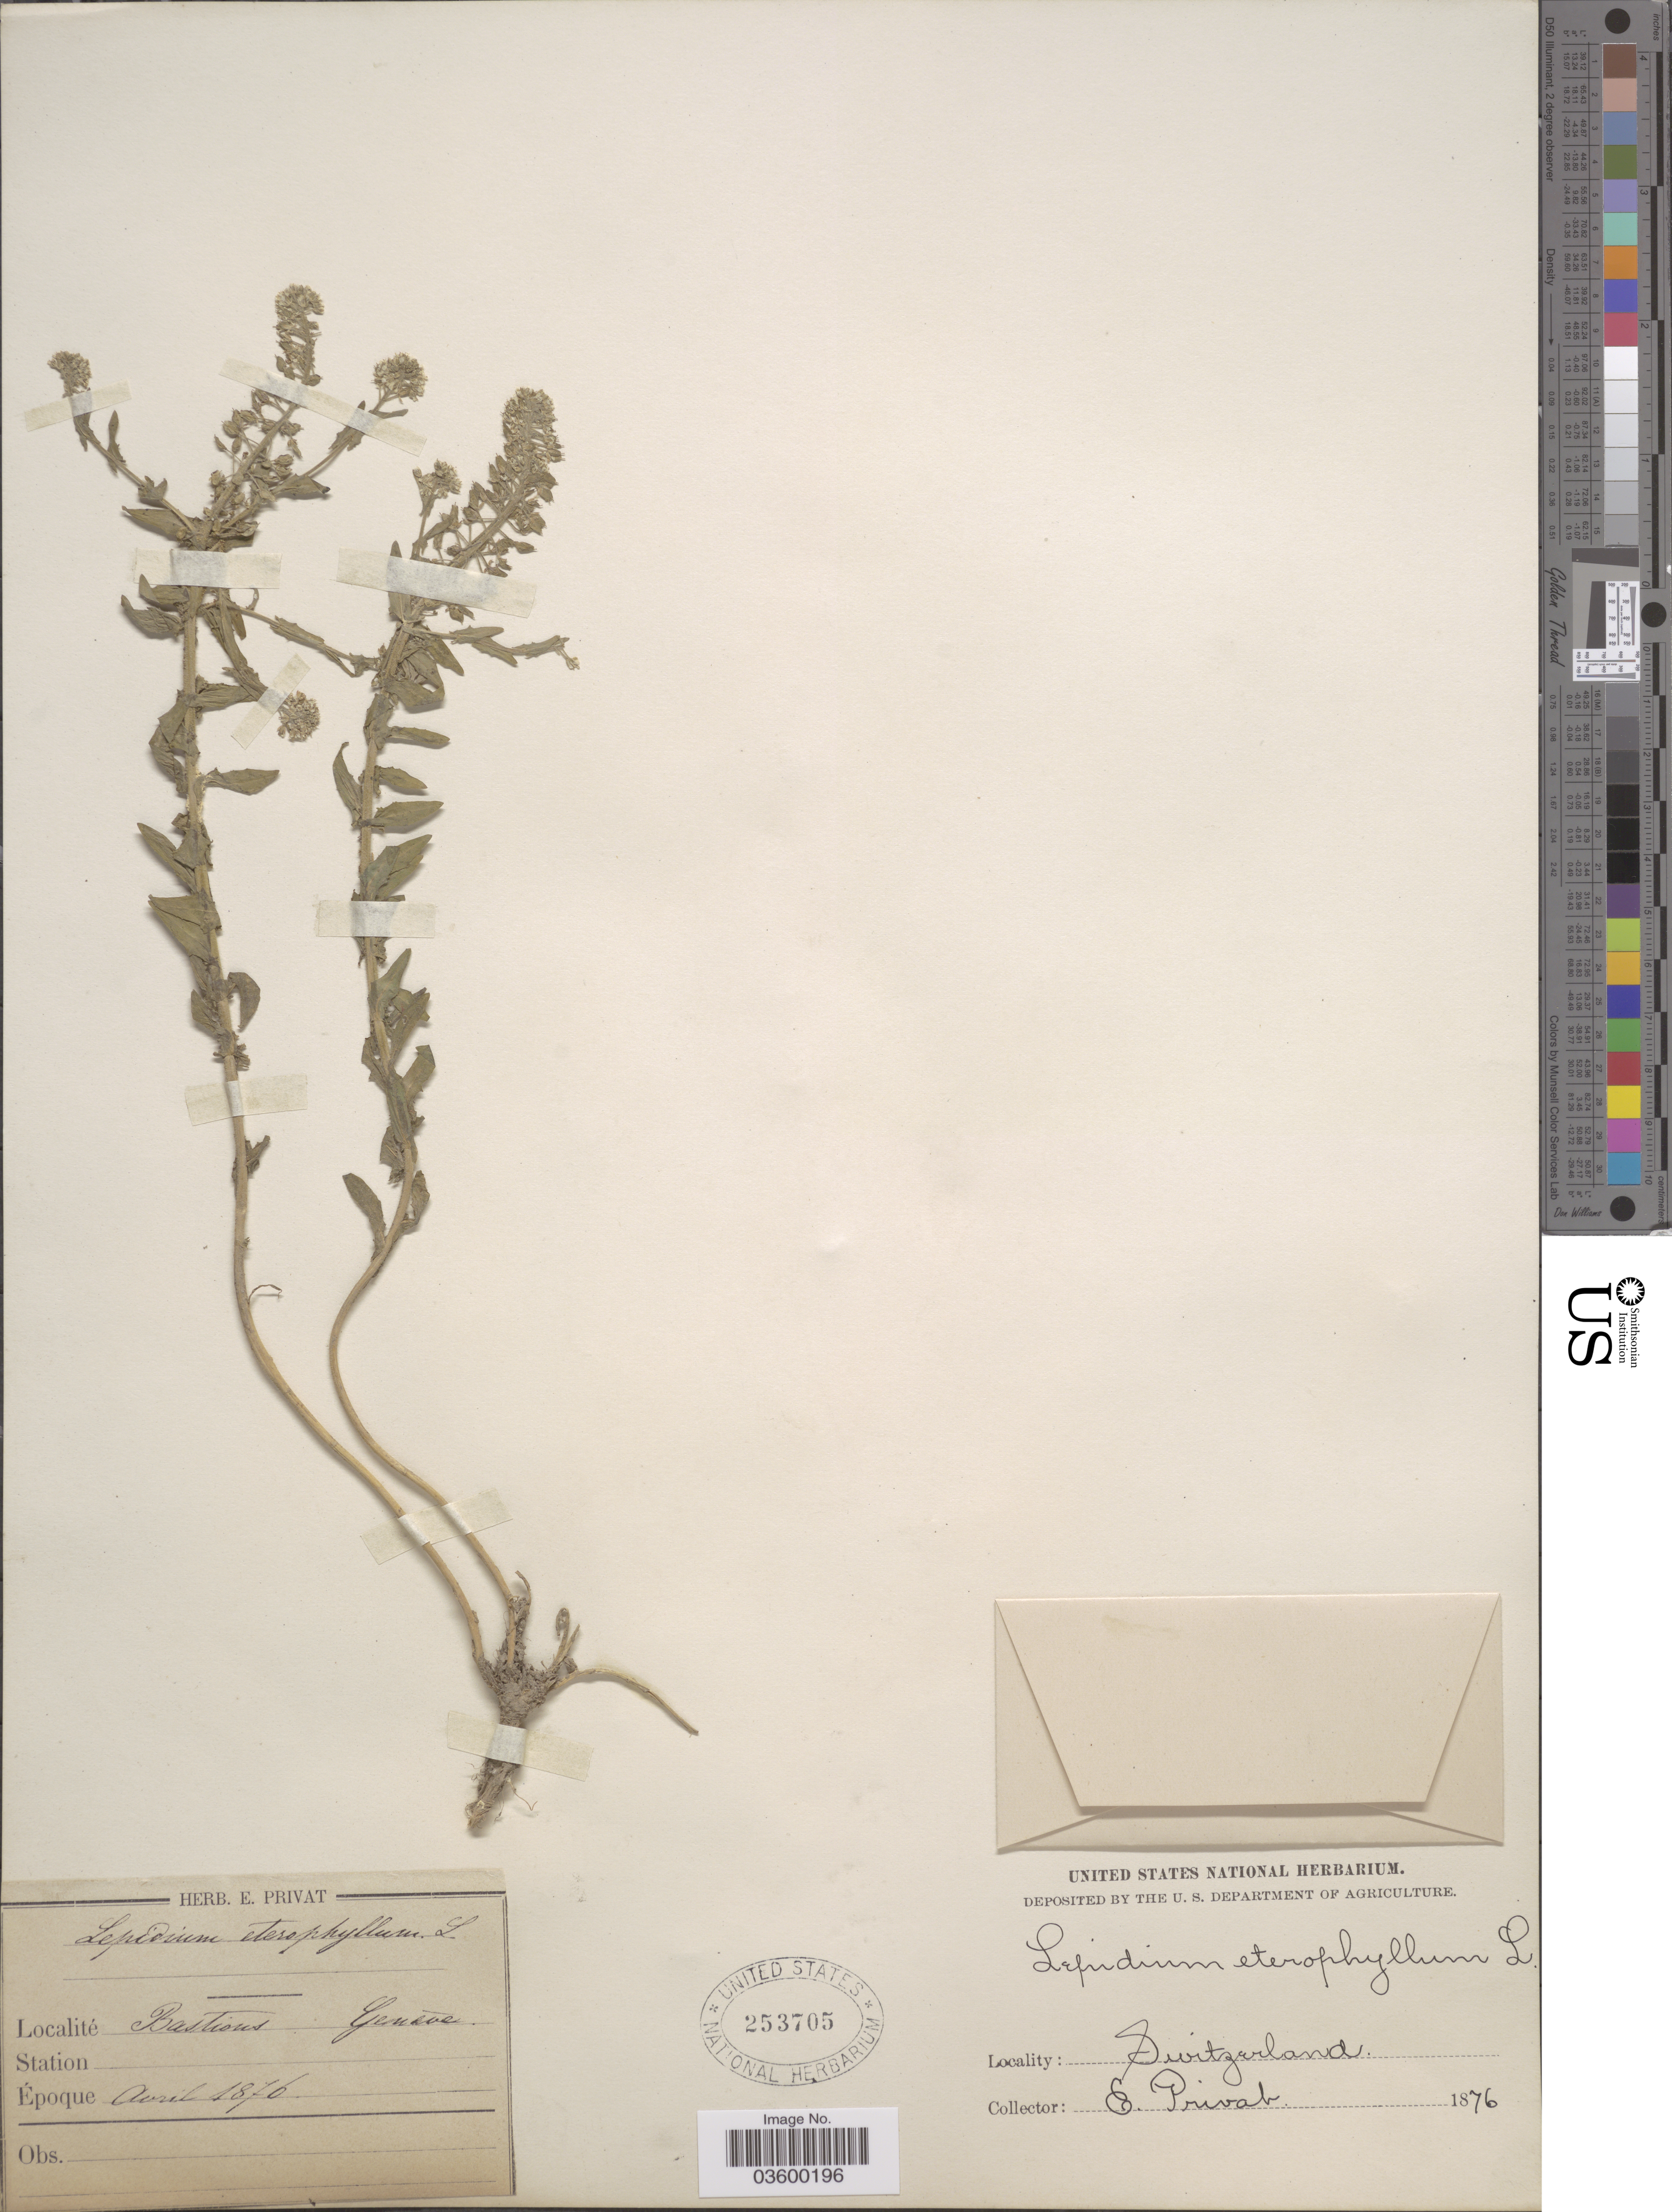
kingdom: Plantae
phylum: Tracheophyta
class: Magnoliopsida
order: Brassicales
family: Brassicaceae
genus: Lepidium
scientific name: Lepidium heterophyllum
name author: Benth.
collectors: E. Privat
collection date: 1876-04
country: Switzerland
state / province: Genève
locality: Bastious.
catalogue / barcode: US 253705